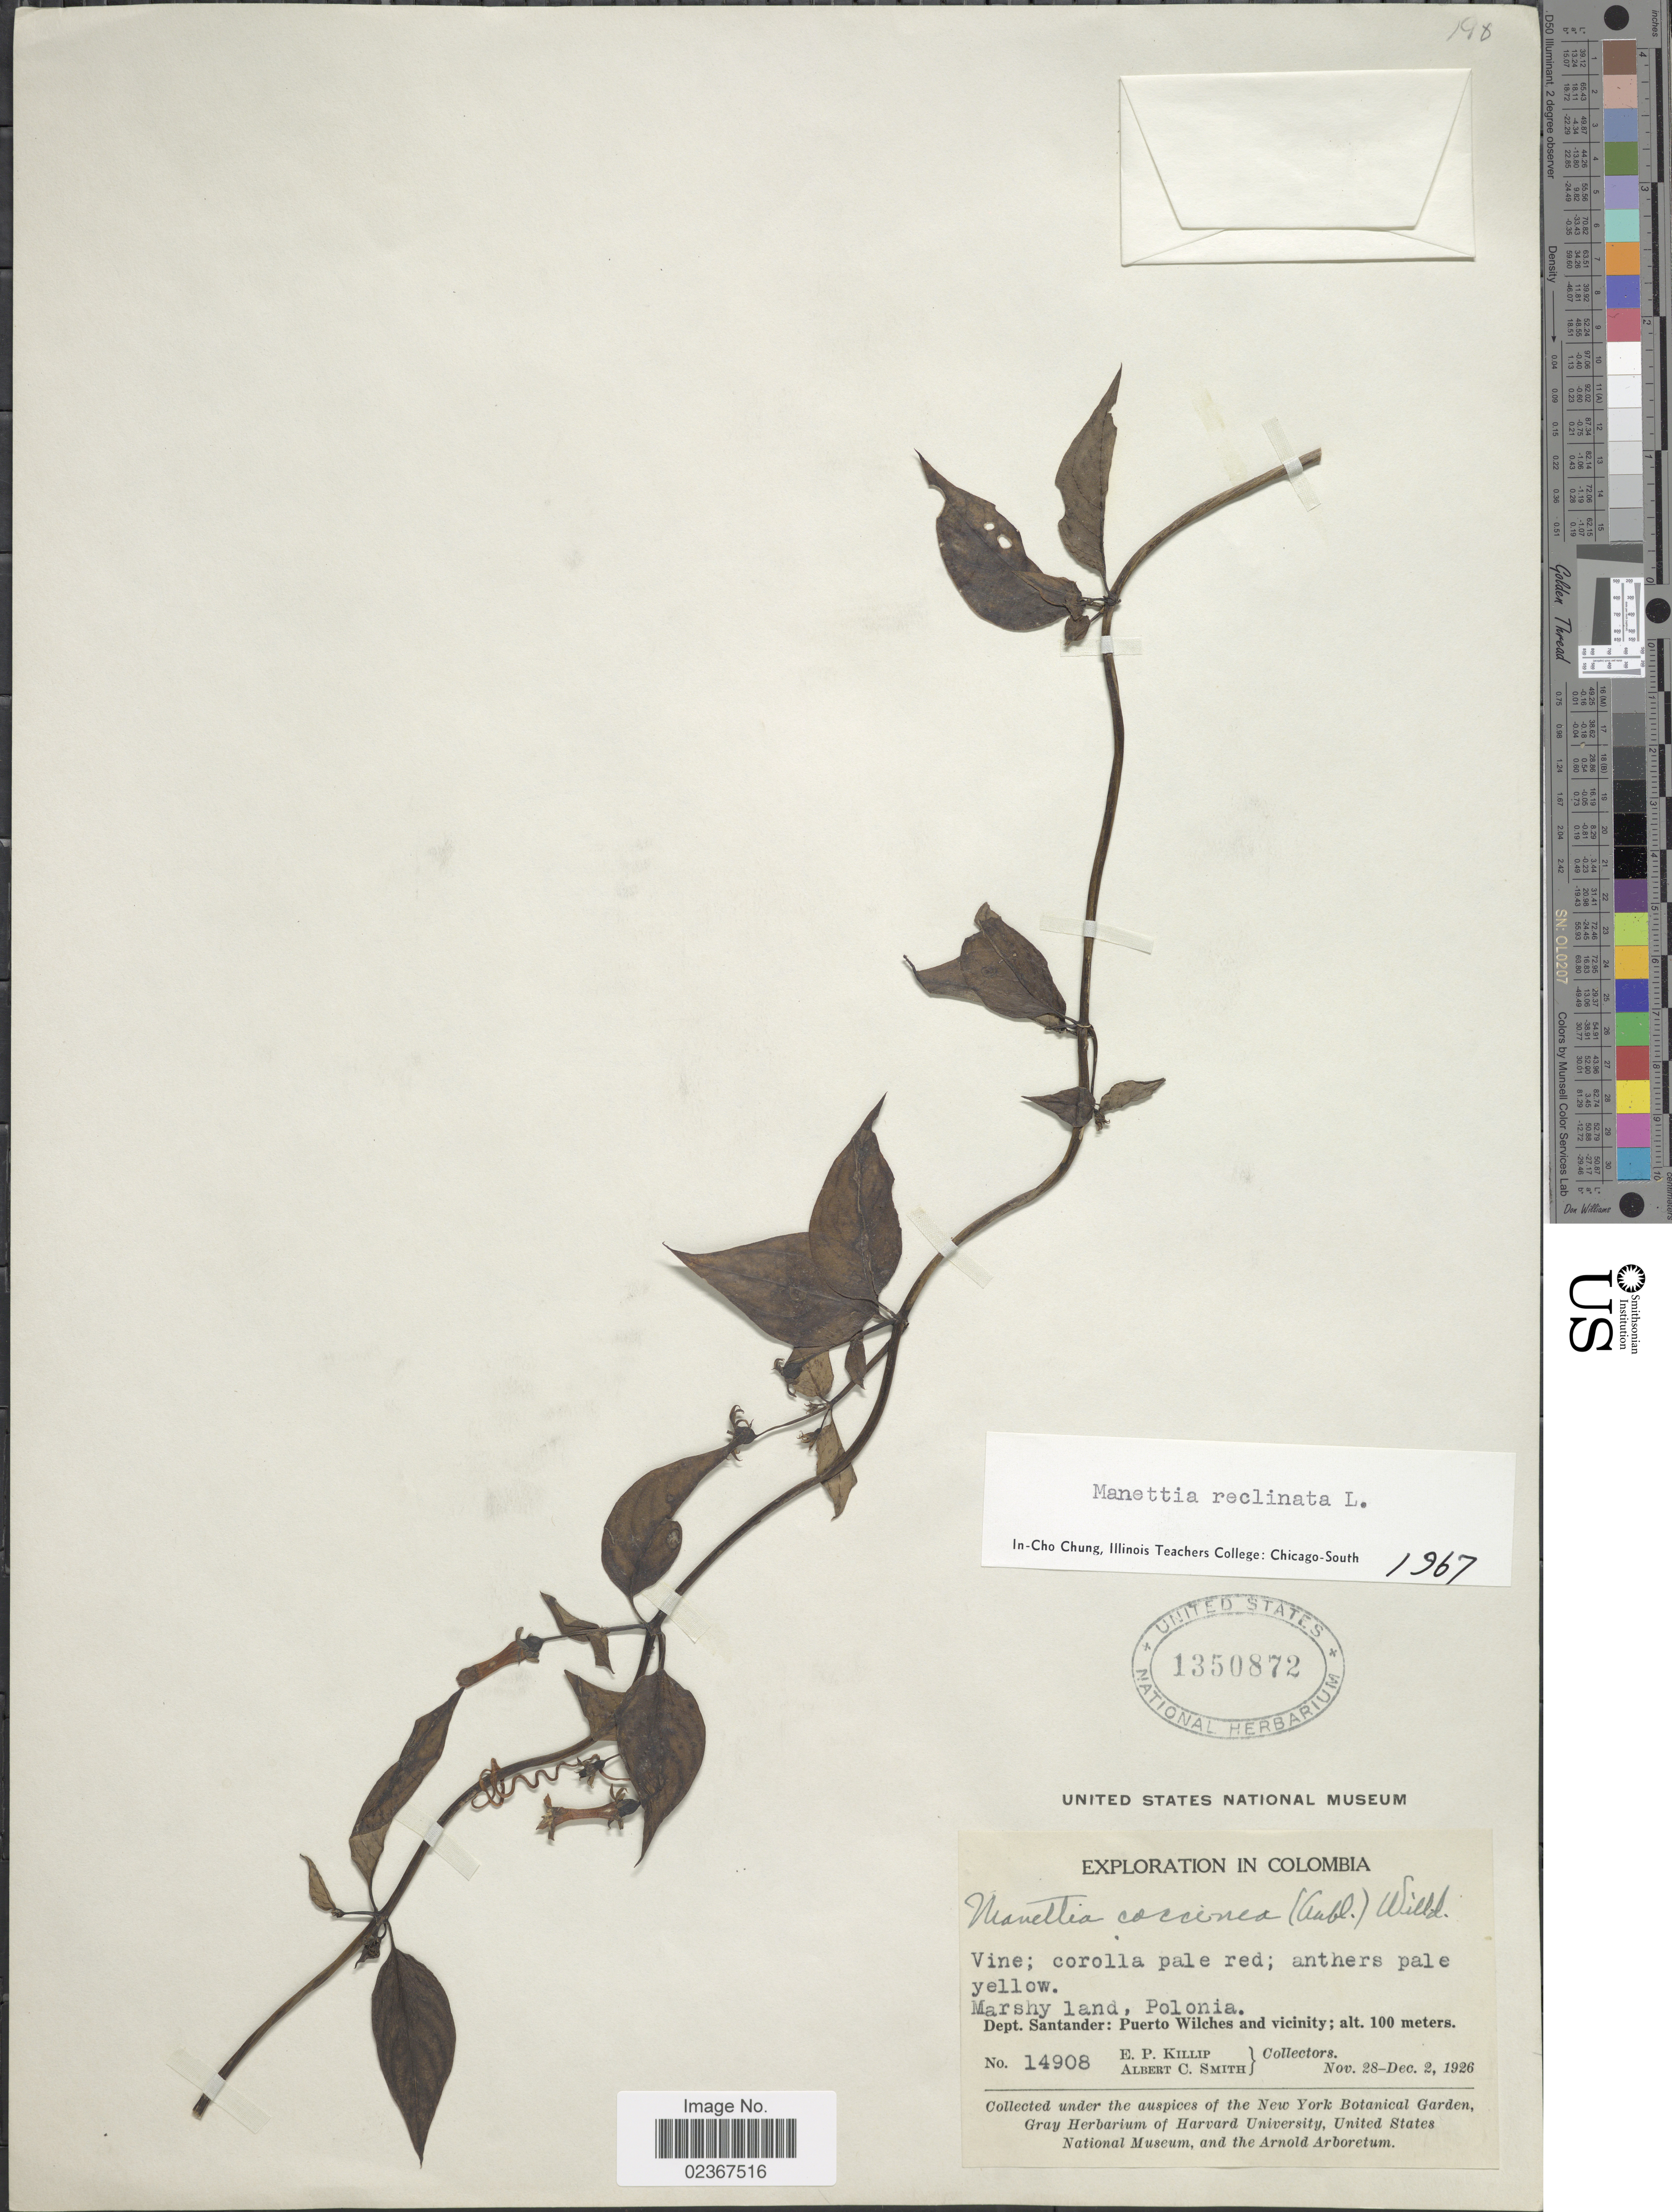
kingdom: Plantae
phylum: Tracheophyta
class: Magnoliopsida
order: Gentianales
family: Rubiaceae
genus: Manettia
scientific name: Manettia reclinata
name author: L.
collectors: E. P. Killip & A. C. Smith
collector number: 14908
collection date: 1926-11-28/1926-12-02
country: Colombia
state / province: Santander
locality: Puerto Wilches and vicinity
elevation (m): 100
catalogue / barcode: US 1350872